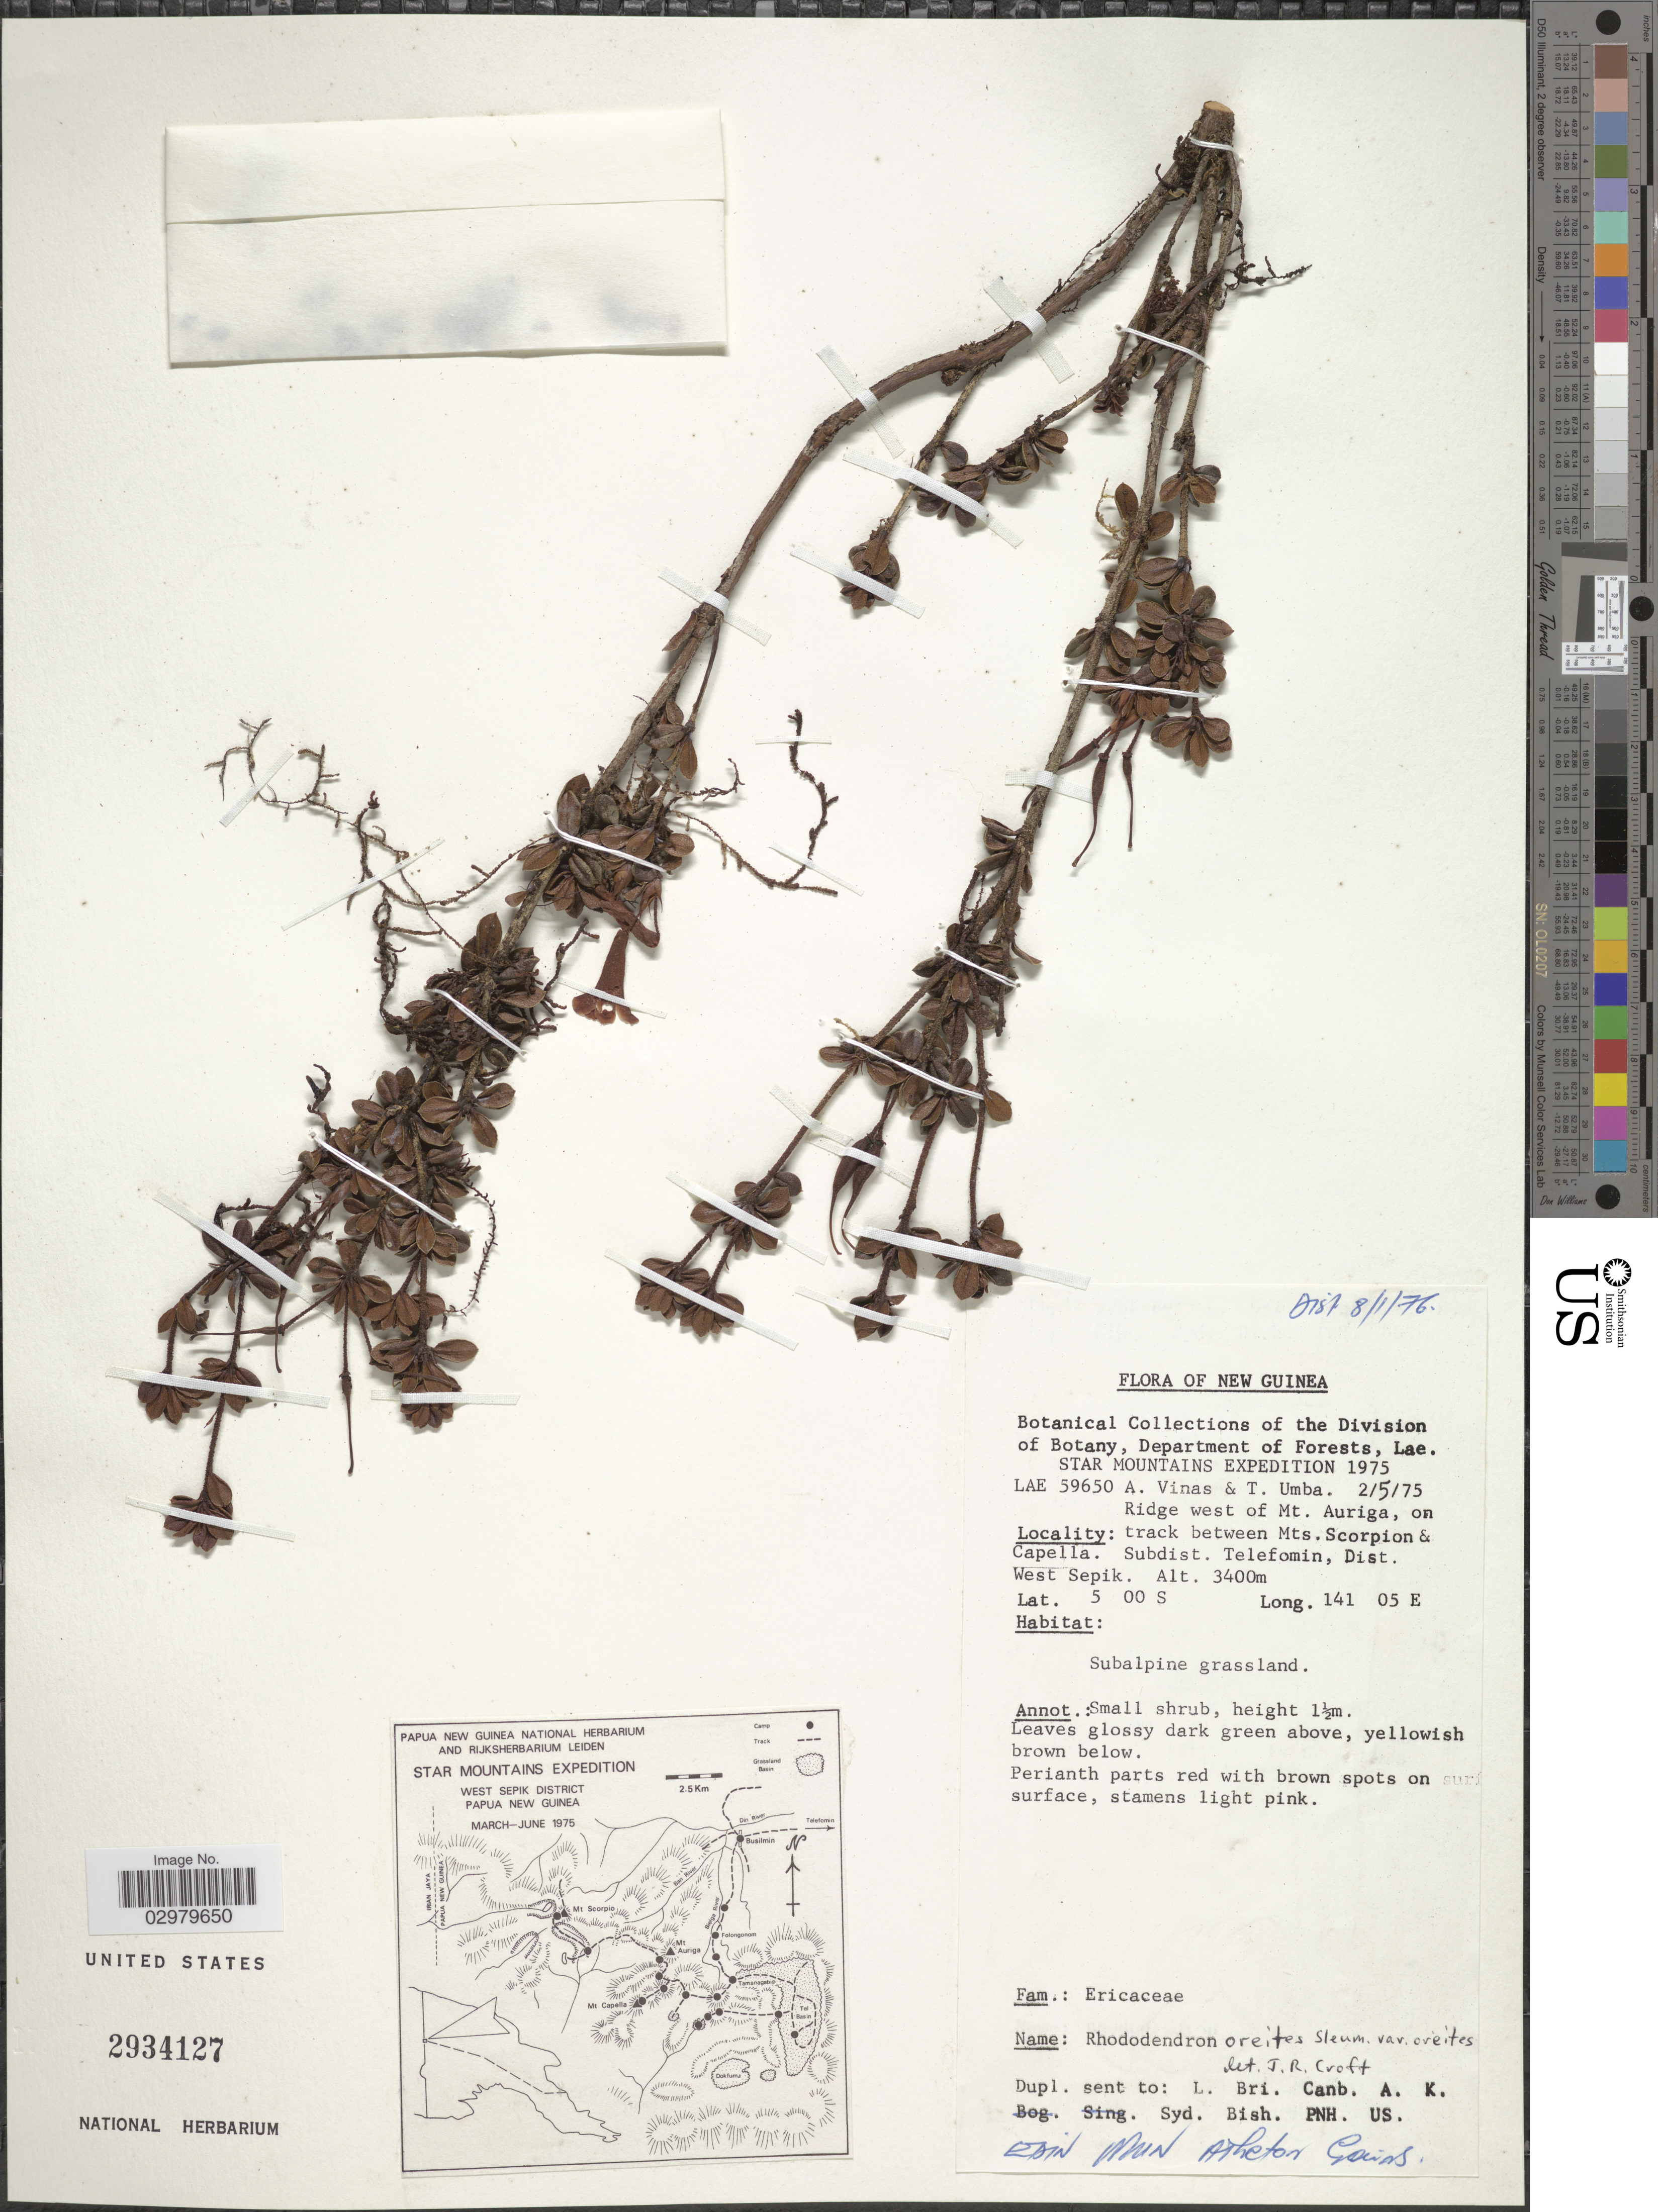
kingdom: Plantae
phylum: Tracheophyta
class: Magnoliopsida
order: Ericales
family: Ericaceae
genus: Rhododendron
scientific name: Rhododendron oreites var. chlorops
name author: Sleumer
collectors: A. Vinas & T. Umba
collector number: LAE 59650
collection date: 1975-05-02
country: Papua New Guinea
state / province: Sandaun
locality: Ridge west of Mt. Auriga, on track between Mts. Scorpion & Capella. Subdist. Telefomin, Dist. West Sepik.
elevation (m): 3400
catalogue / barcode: US 2934127